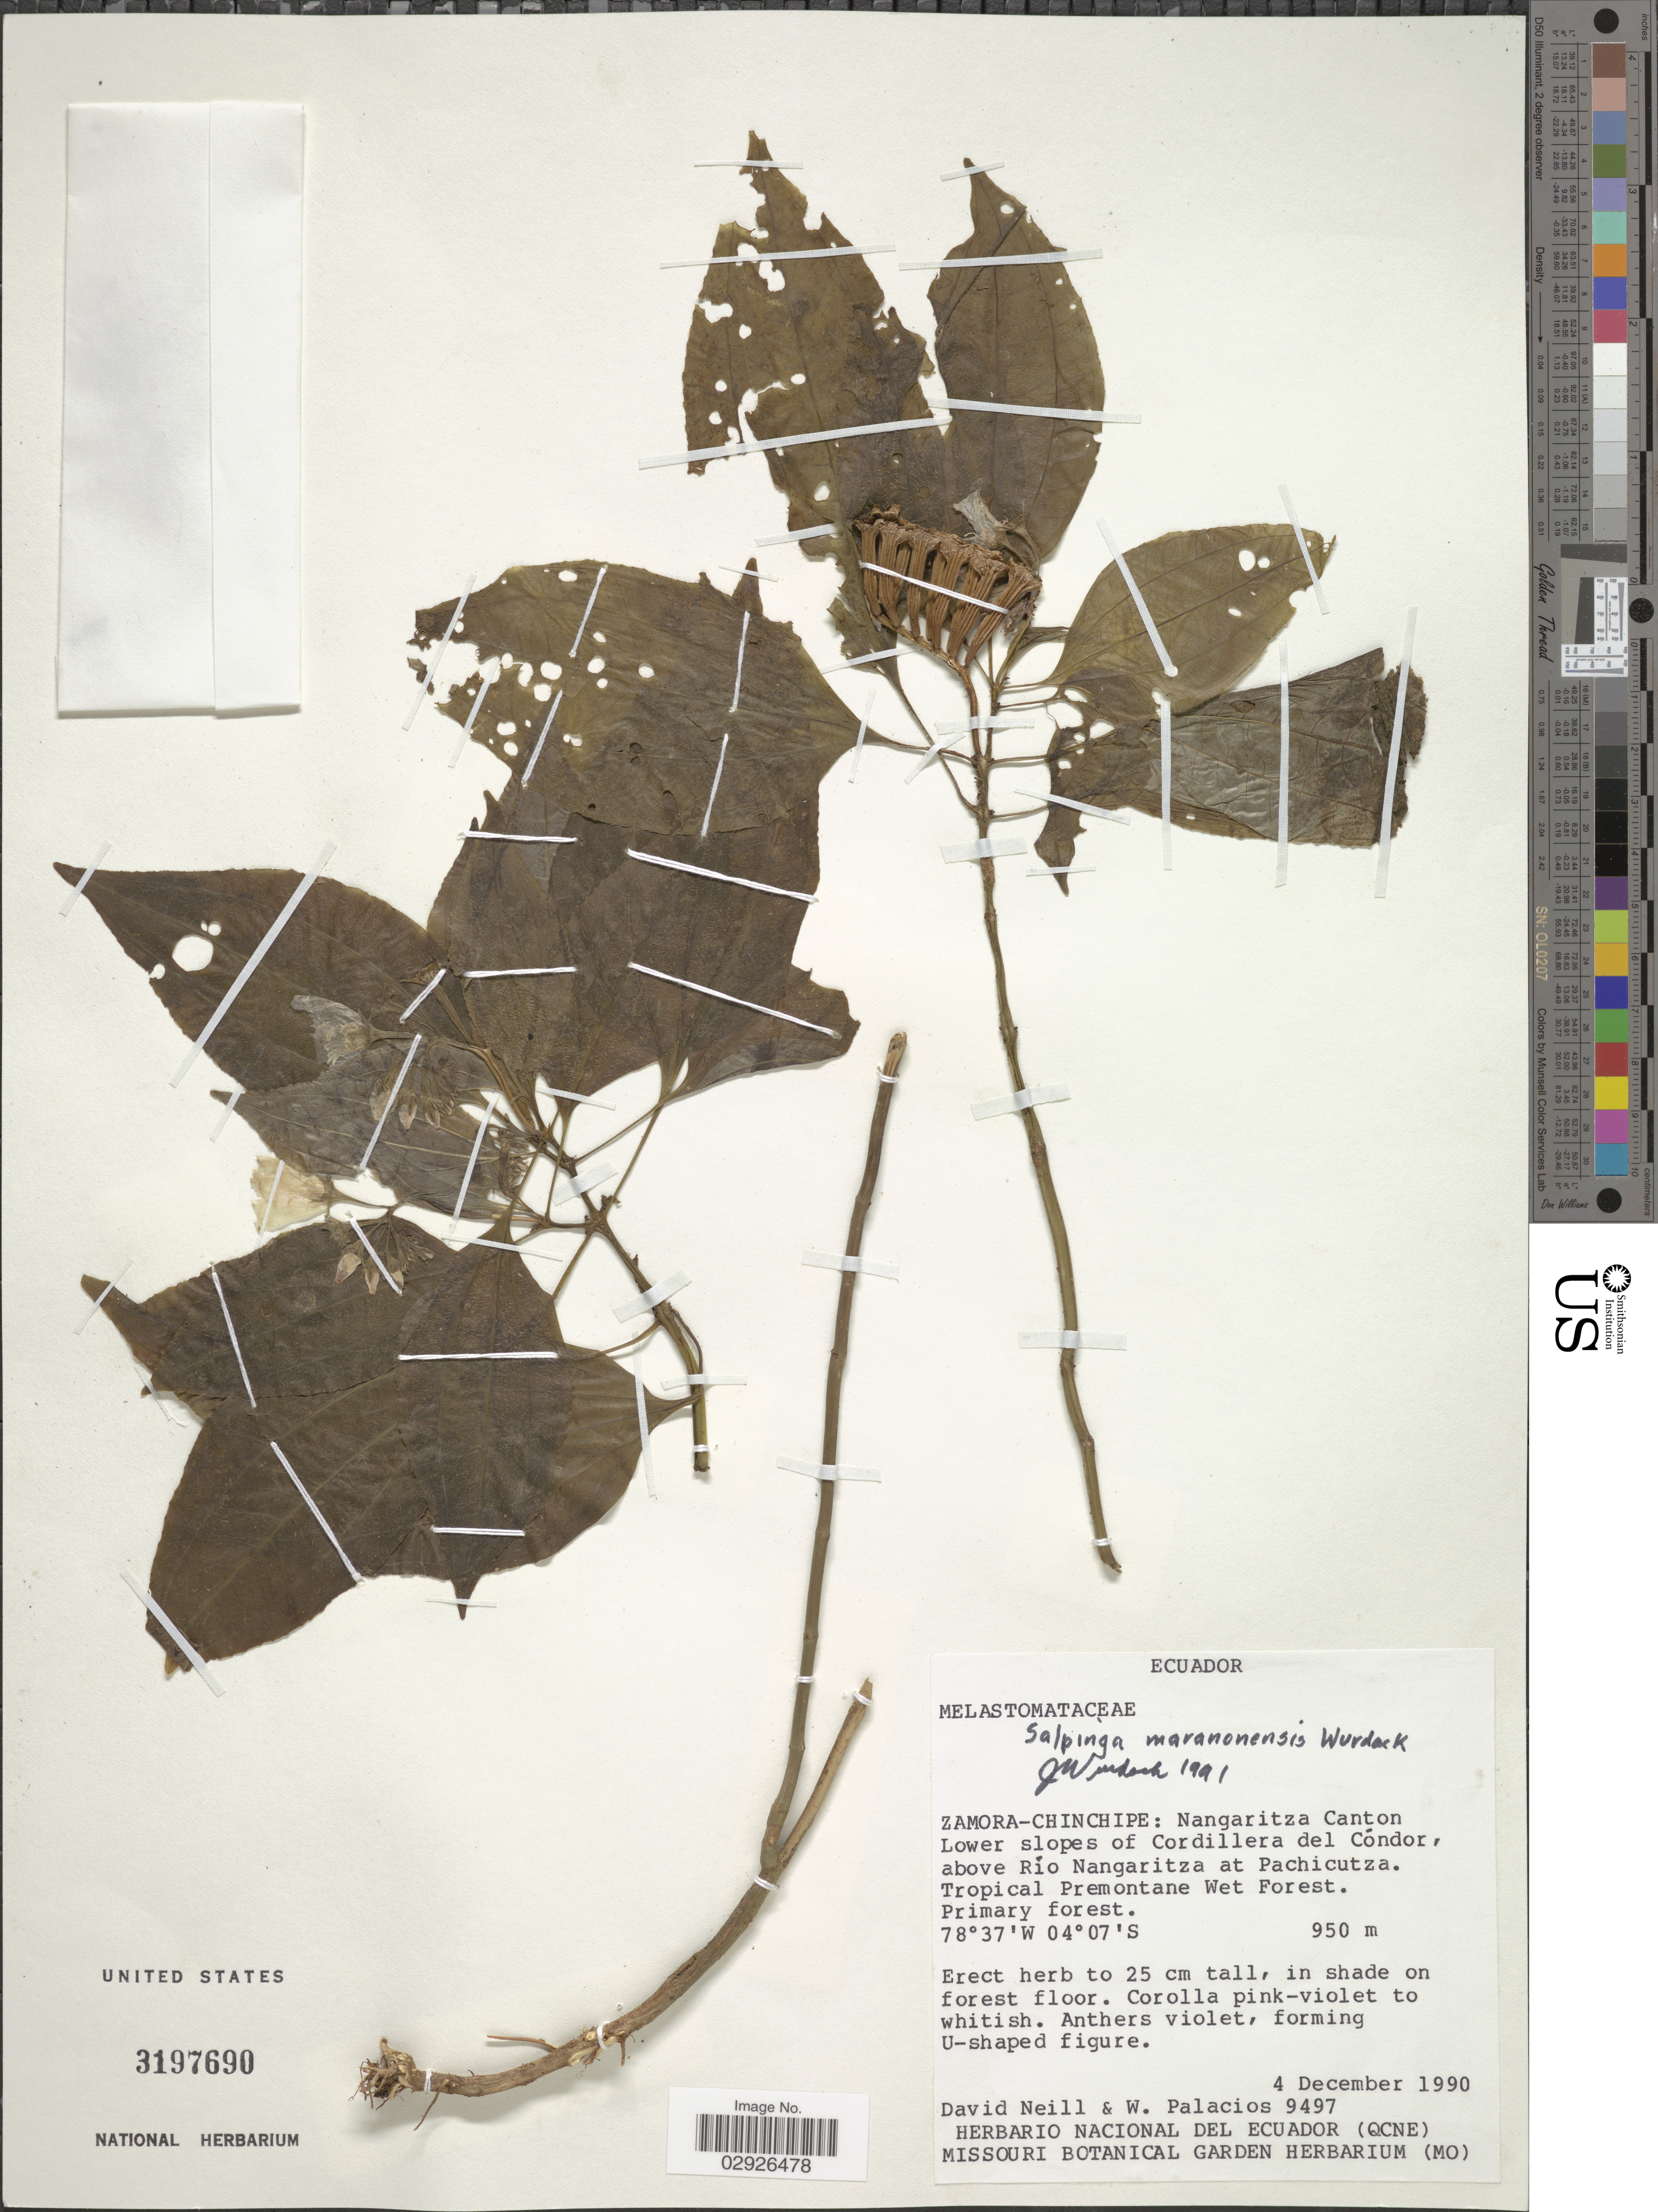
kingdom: Plantae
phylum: Tracheophyta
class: Magnoliopsida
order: Myrtales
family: Melastomataceae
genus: Salpinga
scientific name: Salpinga maranonensis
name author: Wurdack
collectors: D. Neill & W. Palacios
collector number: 9497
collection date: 1990-12-04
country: Ecuador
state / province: Zamora-Chinchipe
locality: Nangaritza Canton. Lower slopes of Cordillera del Cóndor, above Río Nangaritza at Pachicutza.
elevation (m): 950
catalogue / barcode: US 3197690